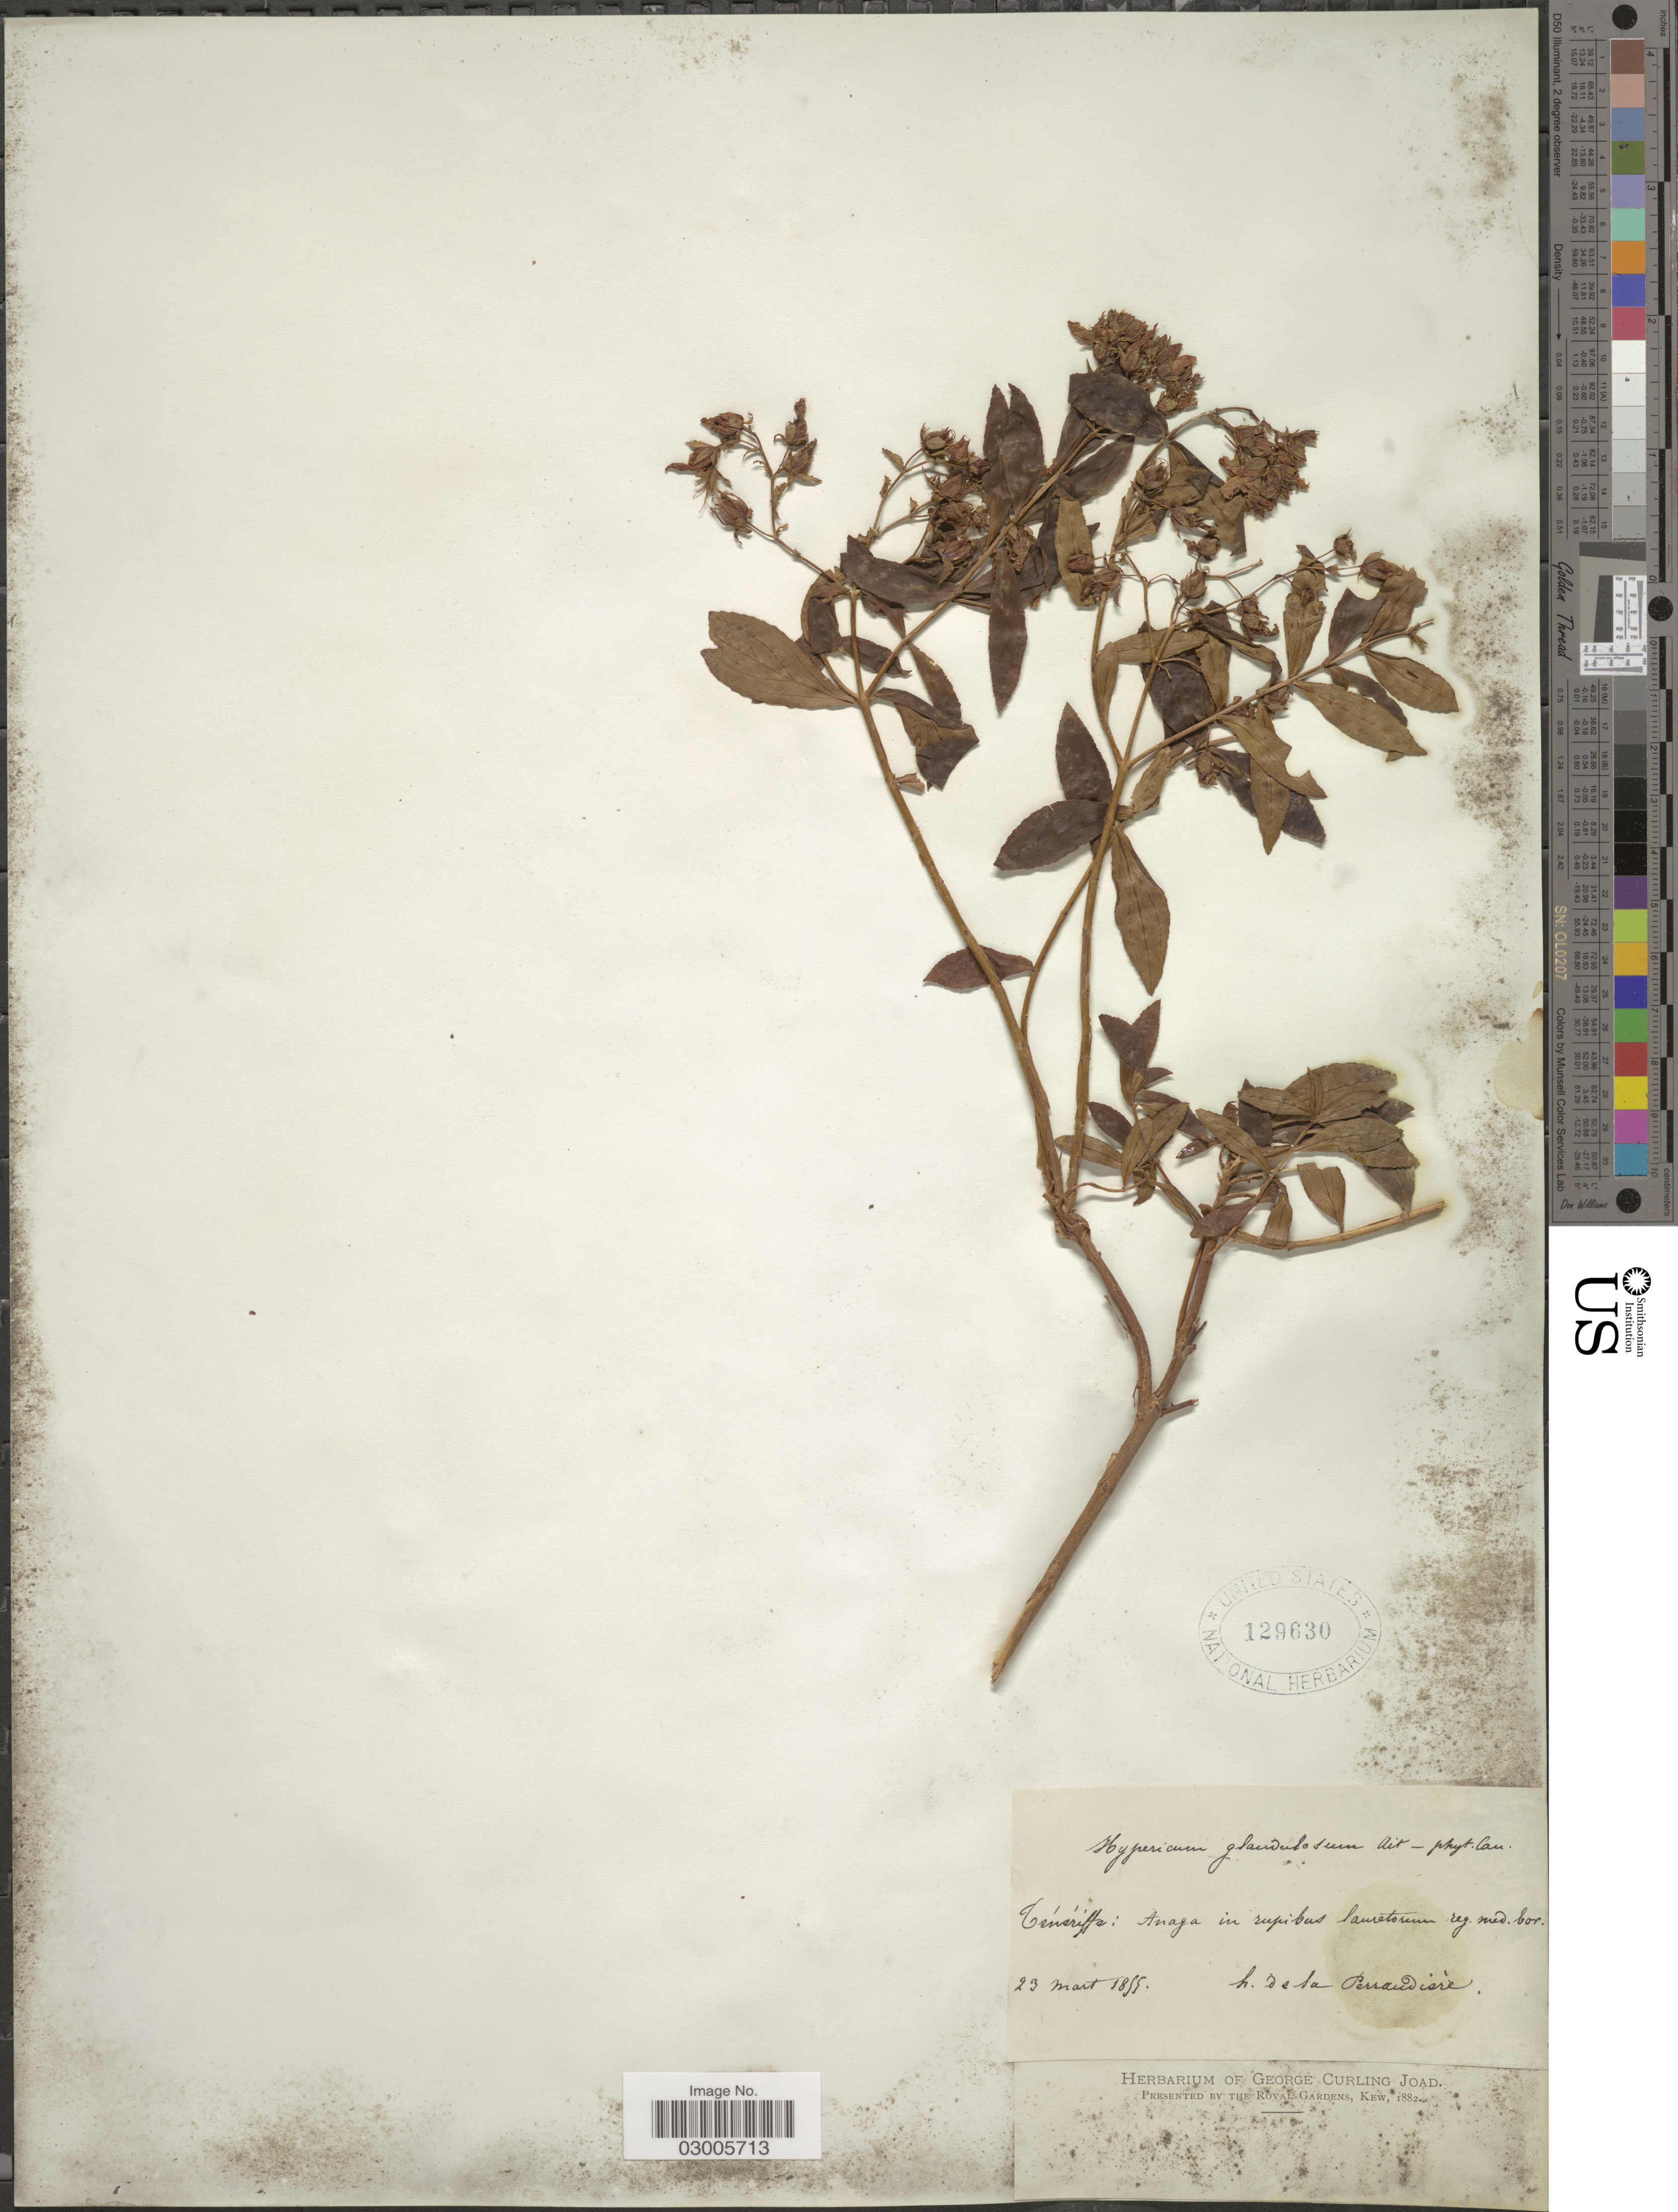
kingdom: Plantae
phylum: Tracheophyta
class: Magnoliopsida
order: Malpighiales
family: Hypericaceae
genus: Hypericum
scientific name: Hypericum glandulosum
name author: Dryand.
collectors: Perraudierè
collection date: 1855-03-23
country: Spain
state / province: Canarias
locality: Ténériffe.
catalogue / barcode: US 129630